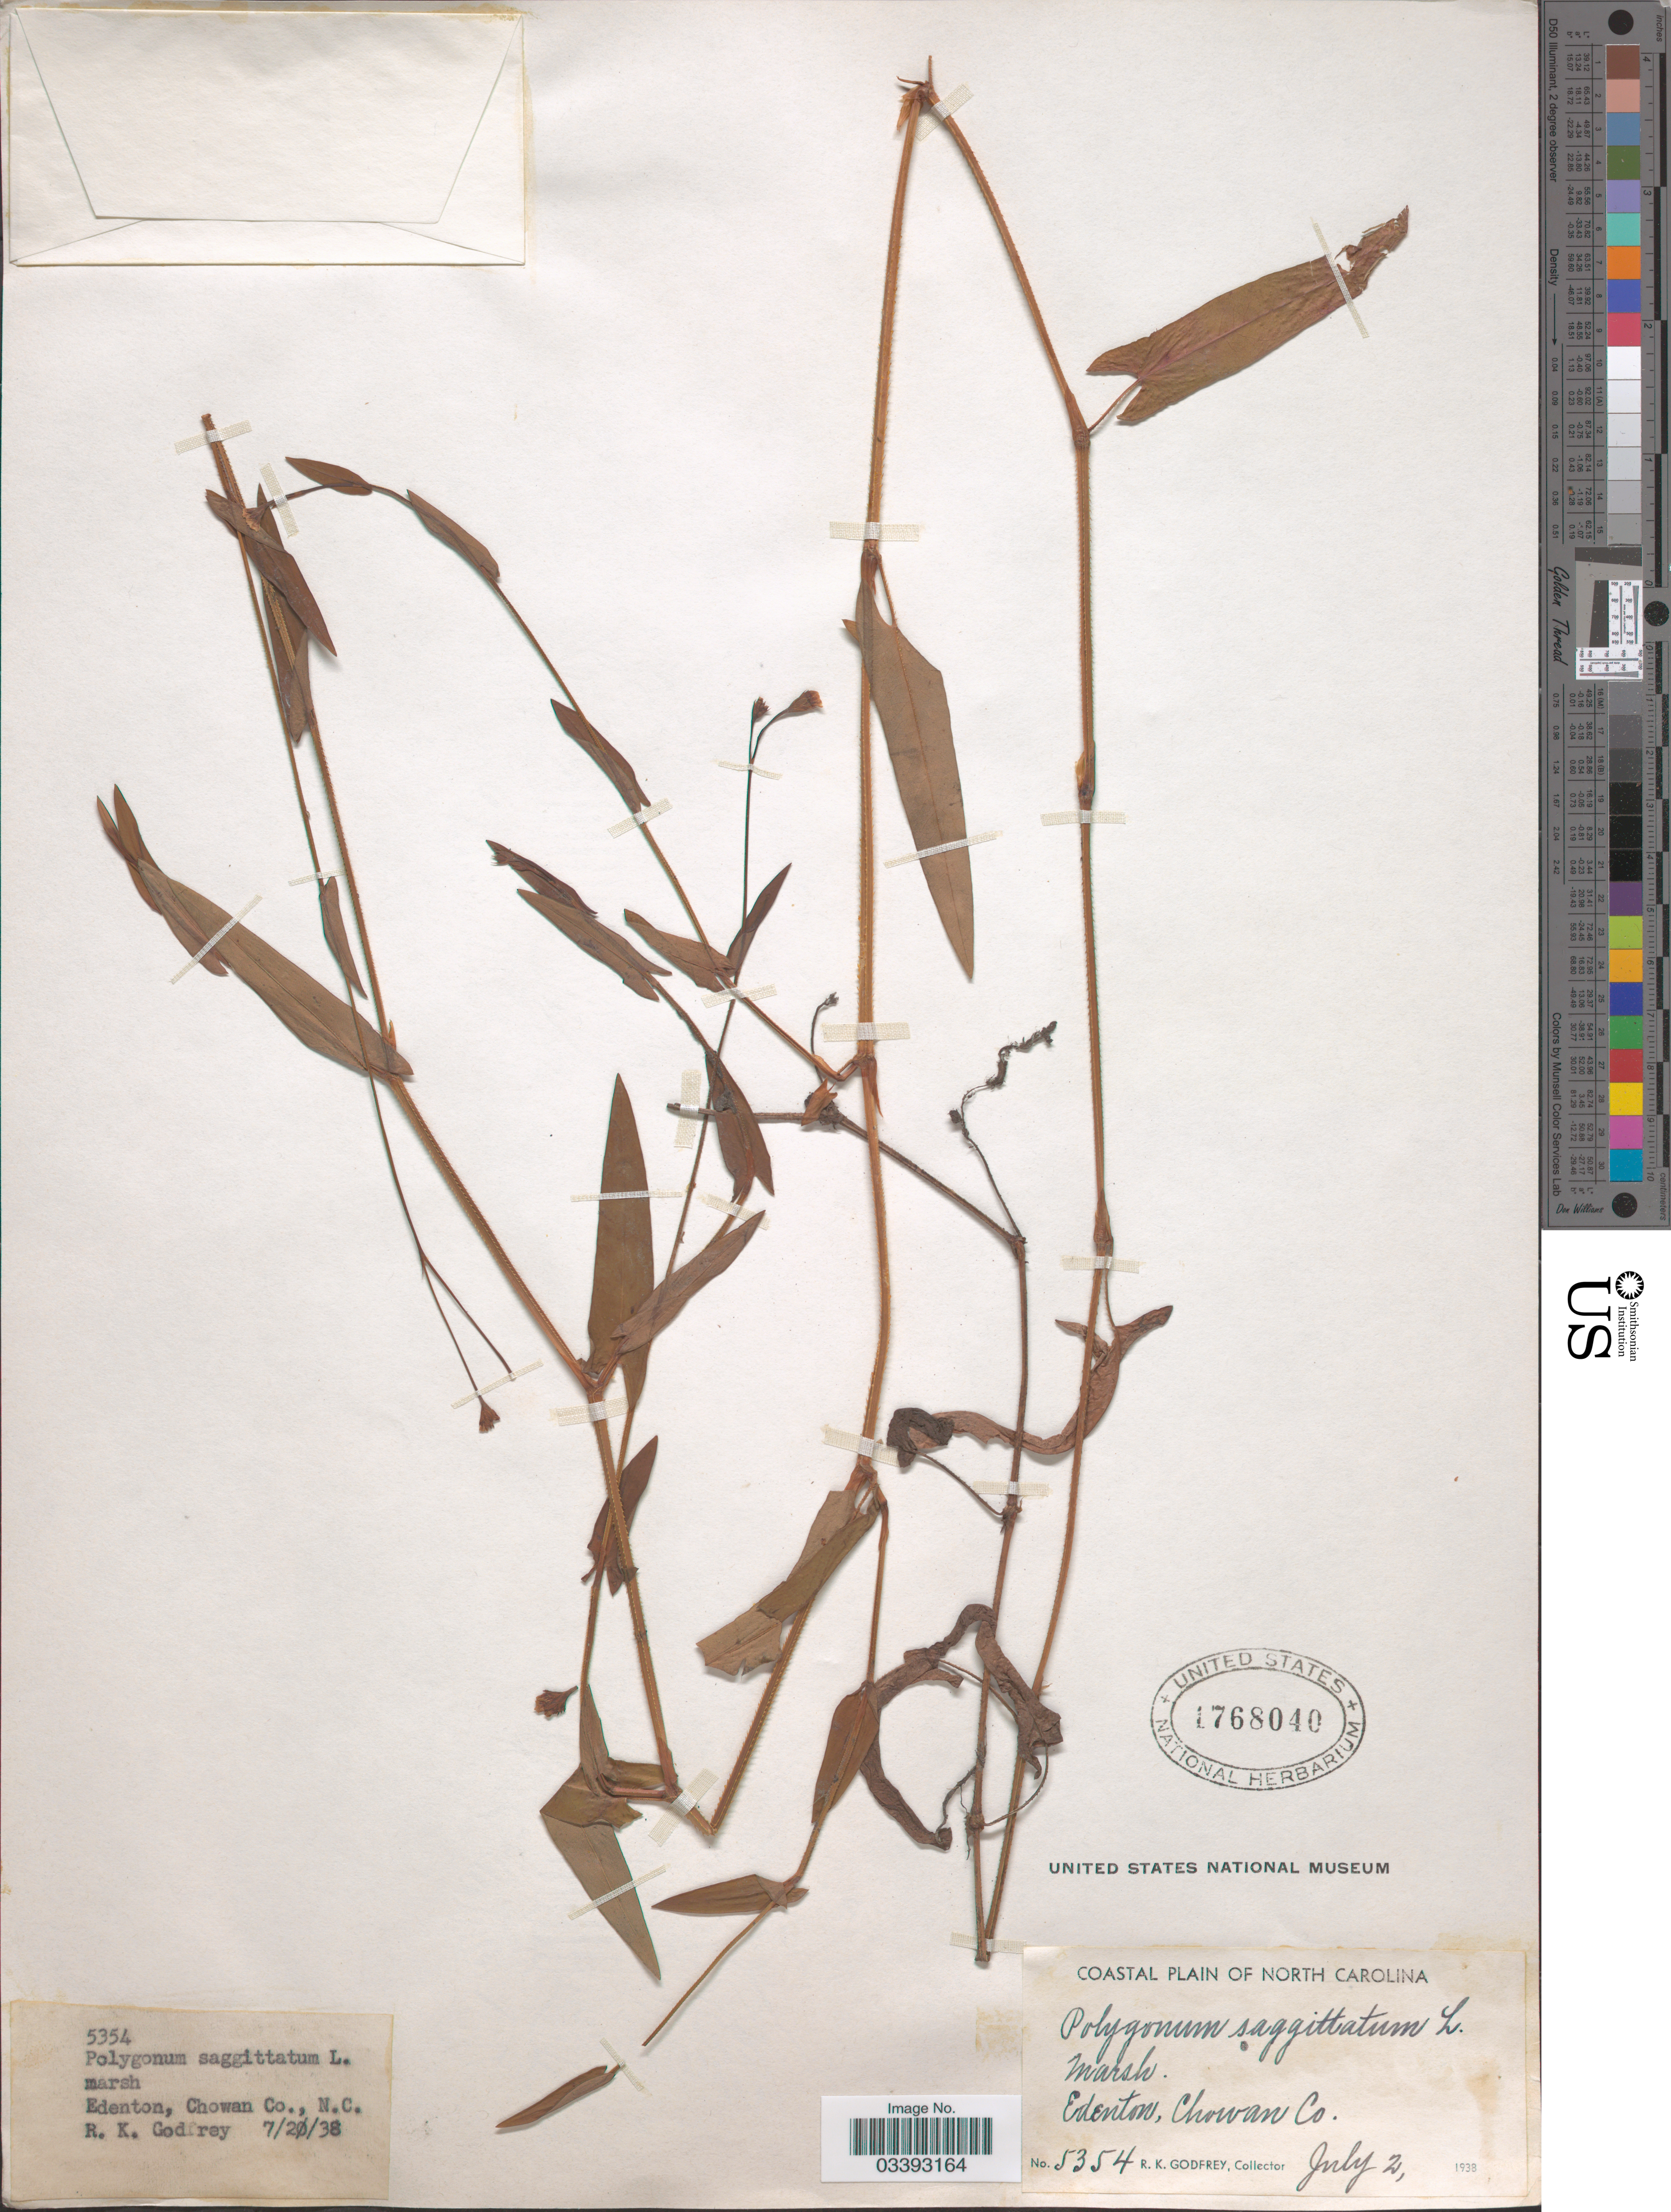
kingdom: Plantae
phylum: Tracheophyta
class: Magnoliopsida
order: Caryophyllales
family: Polygonaceae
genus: Persicaria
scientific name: Persicaria sagittata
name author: (L.) H. Gross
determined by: Atha, D. E.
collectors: R. K. Godfrey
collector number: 5354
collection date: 1938-07-02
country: United States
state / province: North Carolina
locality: Edenton, Chowan Co. Coastal Plain of North Carolina.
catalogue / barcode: US 1768040